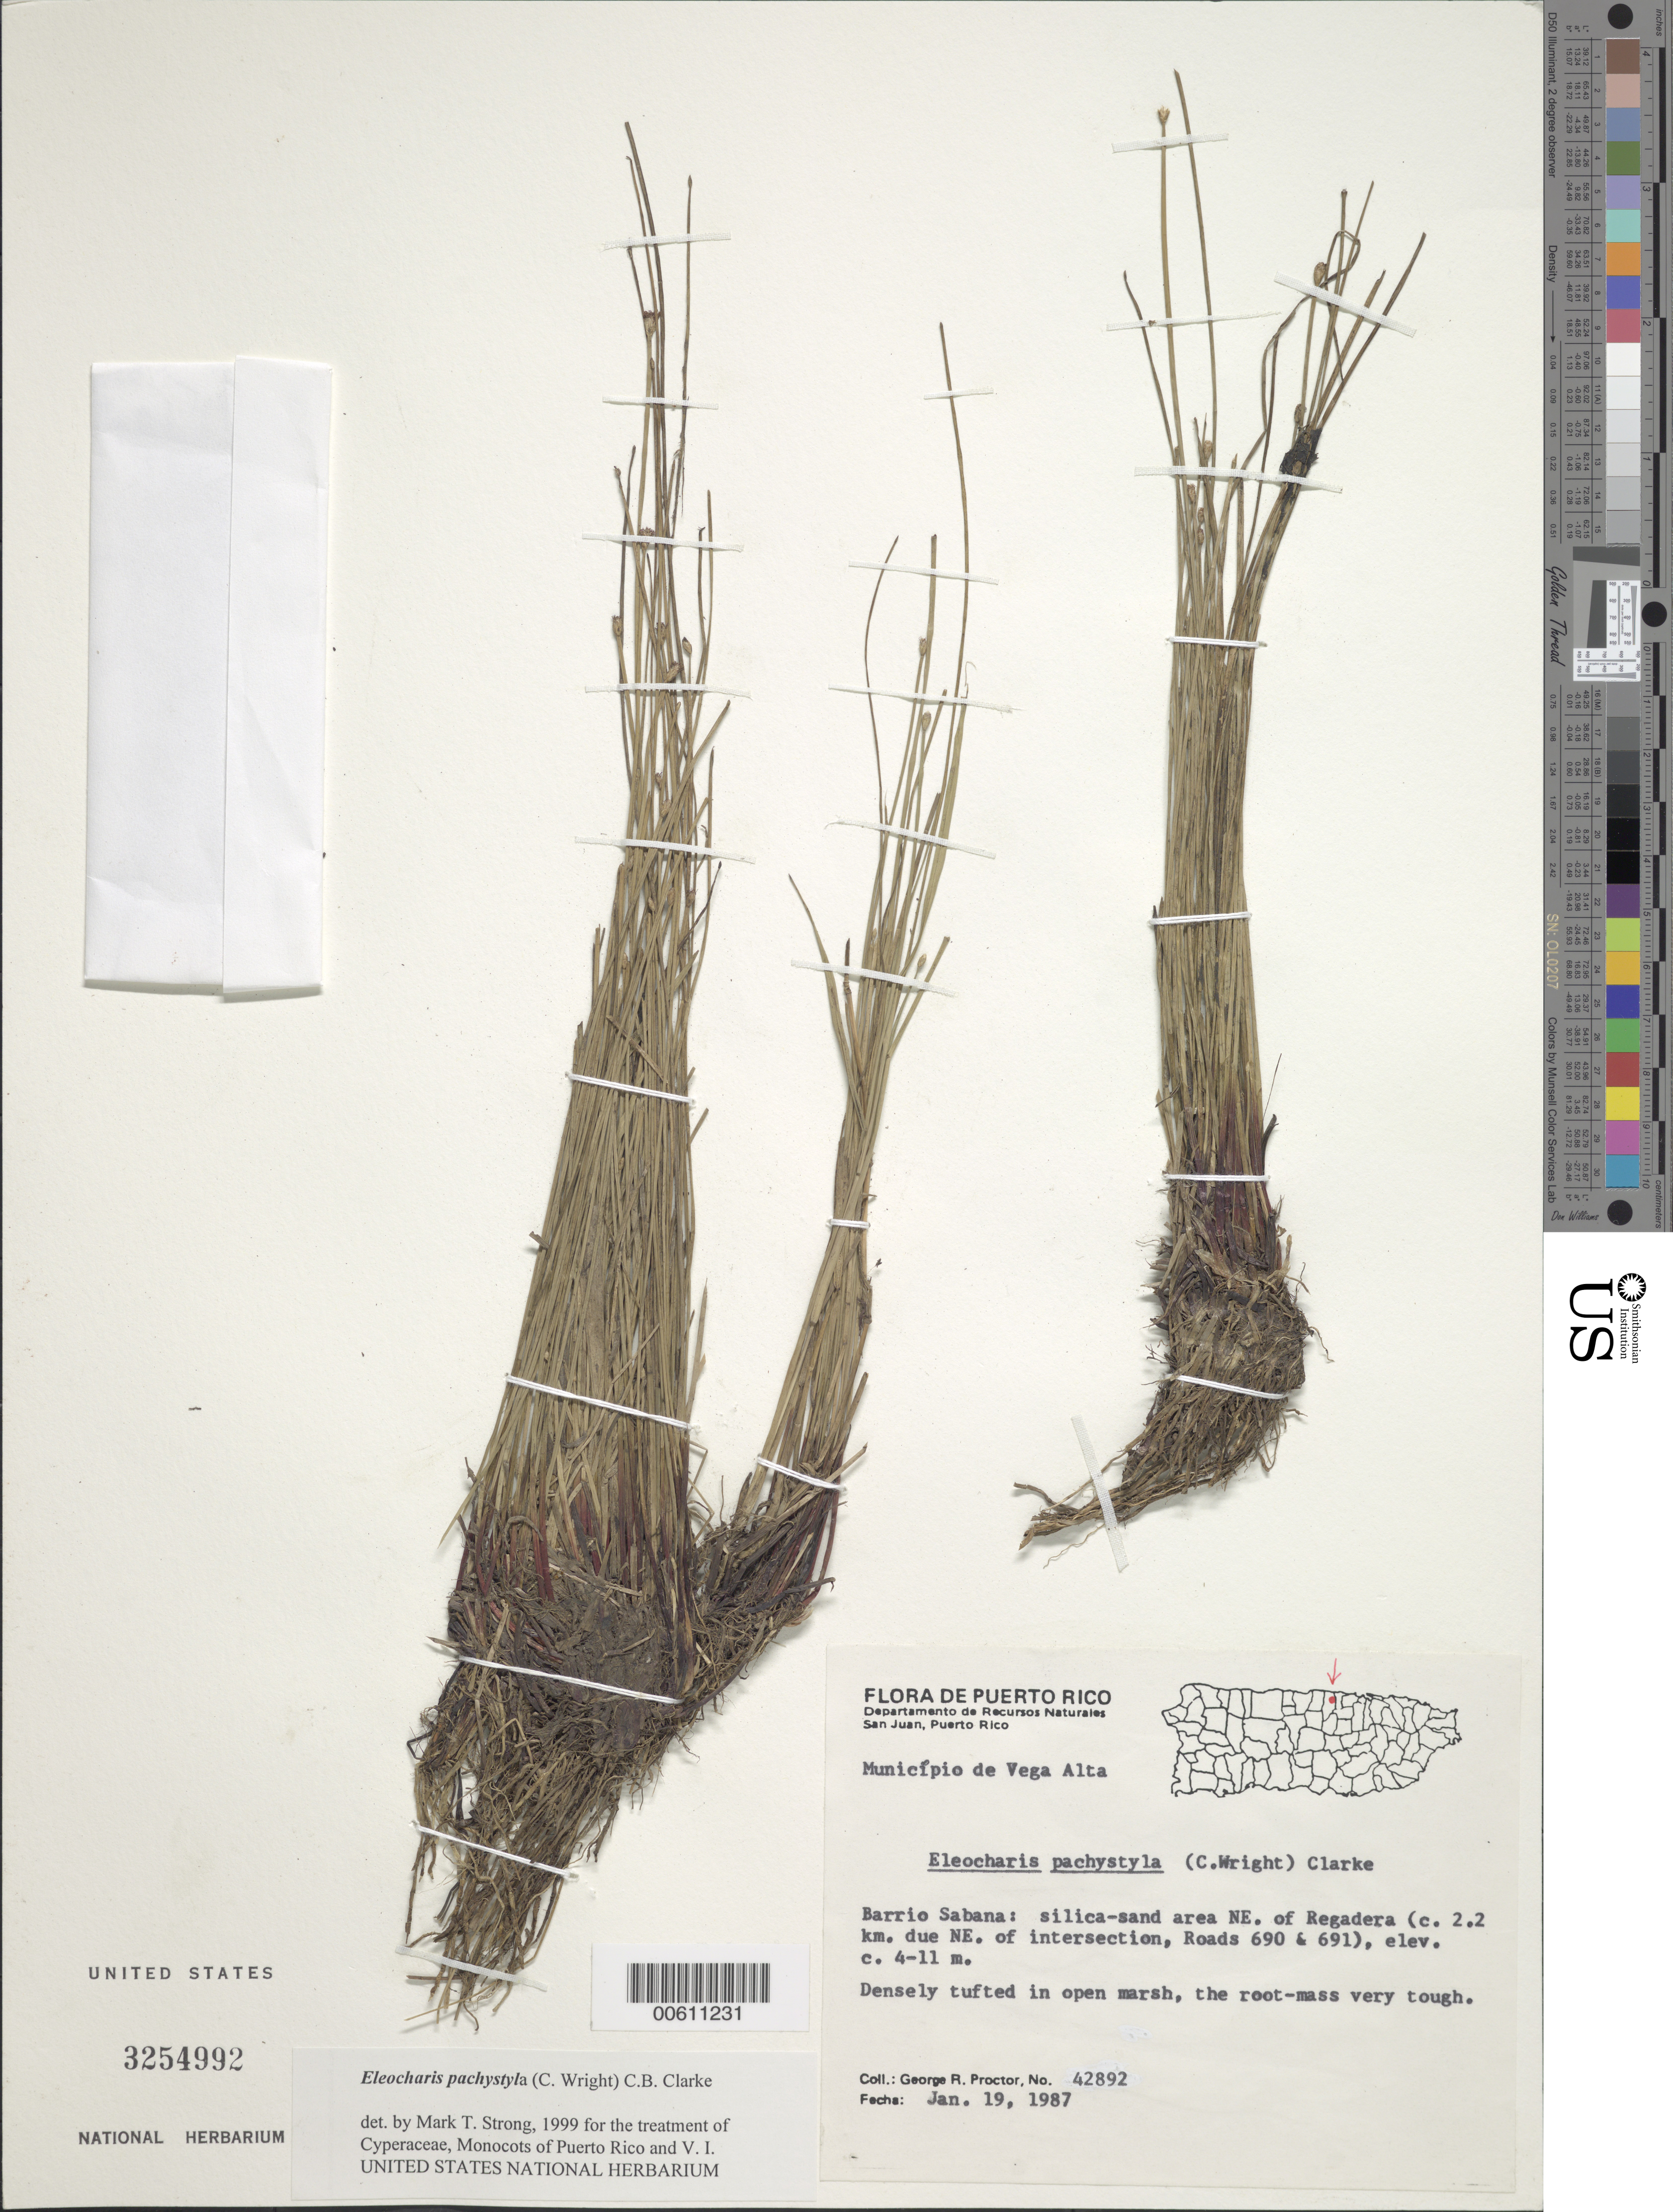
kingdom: Plantae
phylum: Tracheophyta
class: Liliopsida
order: Poales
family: Cyperaceae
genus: Eleocharis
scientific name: Eleocharis pachystyla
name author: (C. Wright) C.B. Clarke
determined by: Strong, M. T., (US), Smithsonian Institution - National Museum of Natural History (UNITED STATES)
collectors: G. R. Proctor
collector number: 42892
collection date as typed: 19 Jan 1987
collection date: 1987-01-19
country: Puerto Rico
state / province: Vega Alta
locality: Vega Alta: Barrio Sabana, silica-sand area NE of Regardera (ca. 2.2 km due NE of jct. Rds. 690 and 691.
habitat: In open marsh.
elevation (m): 4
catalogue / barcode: US 3254992